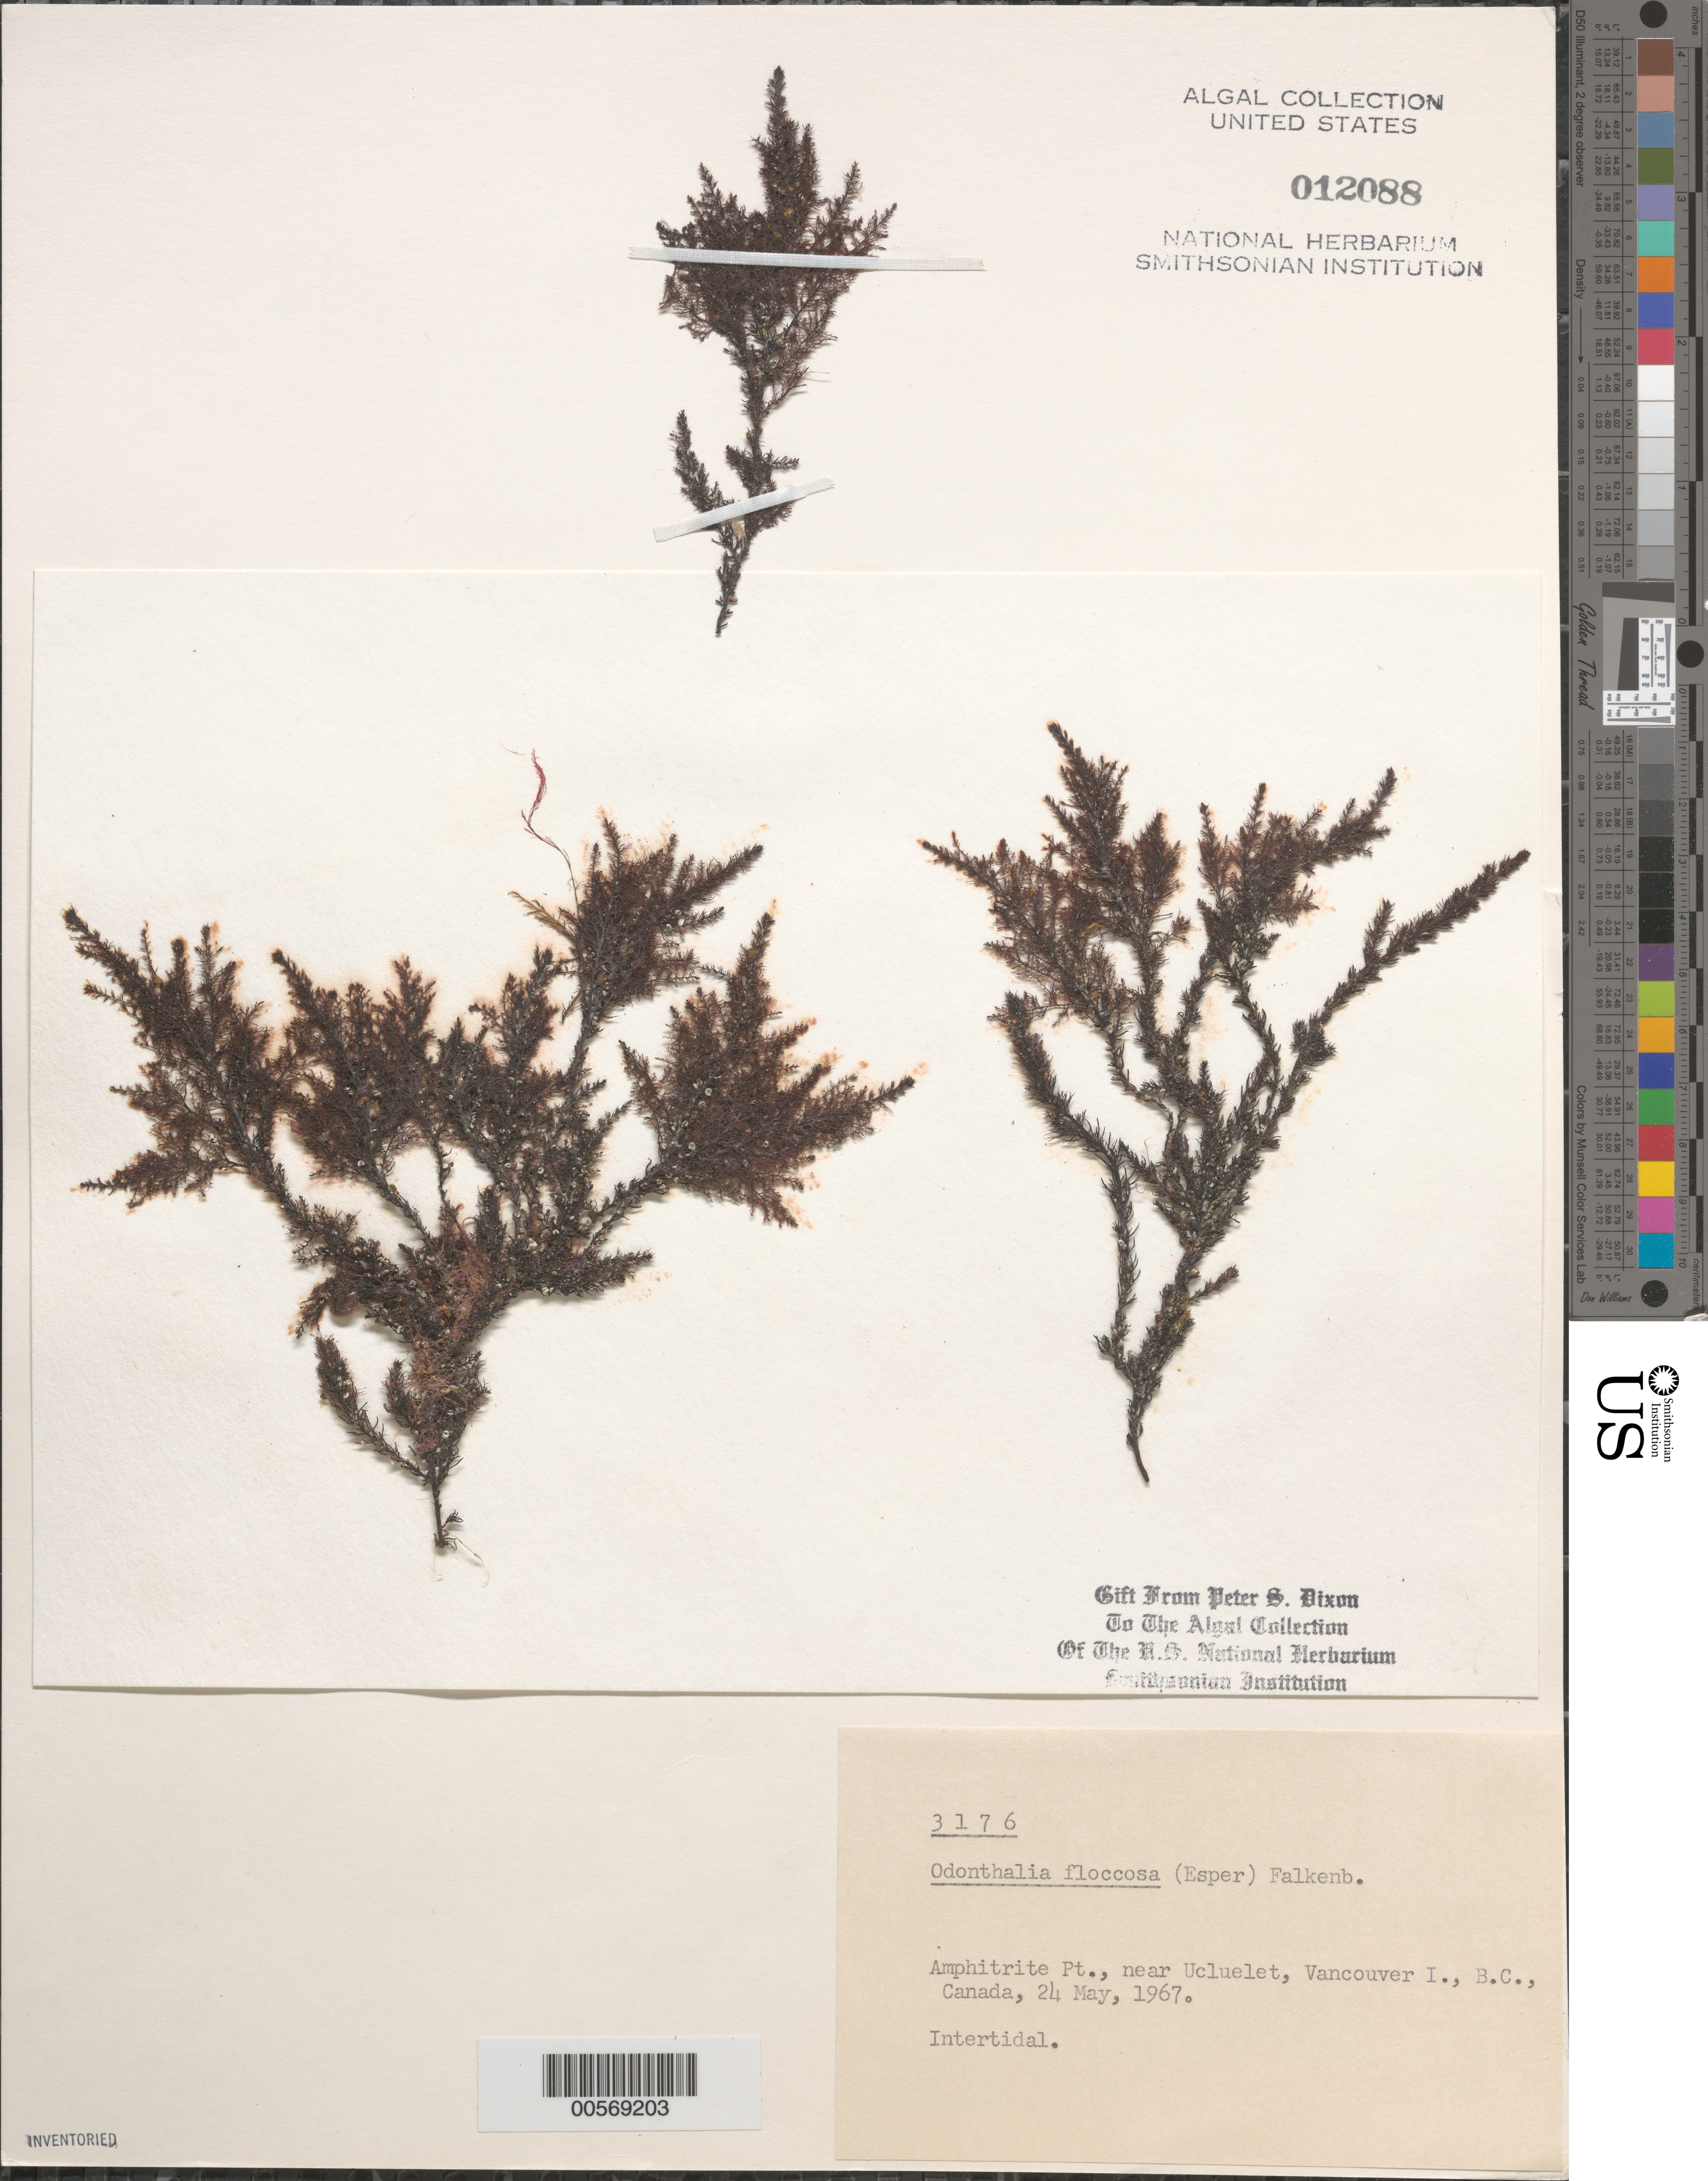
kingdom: Plantae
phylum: Rhodophyta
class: Florideophyceae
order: Ceramiales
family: Rhodomelaceae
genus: Odonthalia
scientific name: Odonthalia floccosa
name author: (Esper) Falkenb.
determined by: Dixon, P. S.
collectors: P. S. Dixon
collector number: PSD 3176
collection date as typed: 24 May 1967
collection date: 1967-05-24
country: Canada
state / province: British Columbia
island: Vancouver Island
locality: Amphitrite Point, near Ucluelet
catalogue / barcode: US 12088